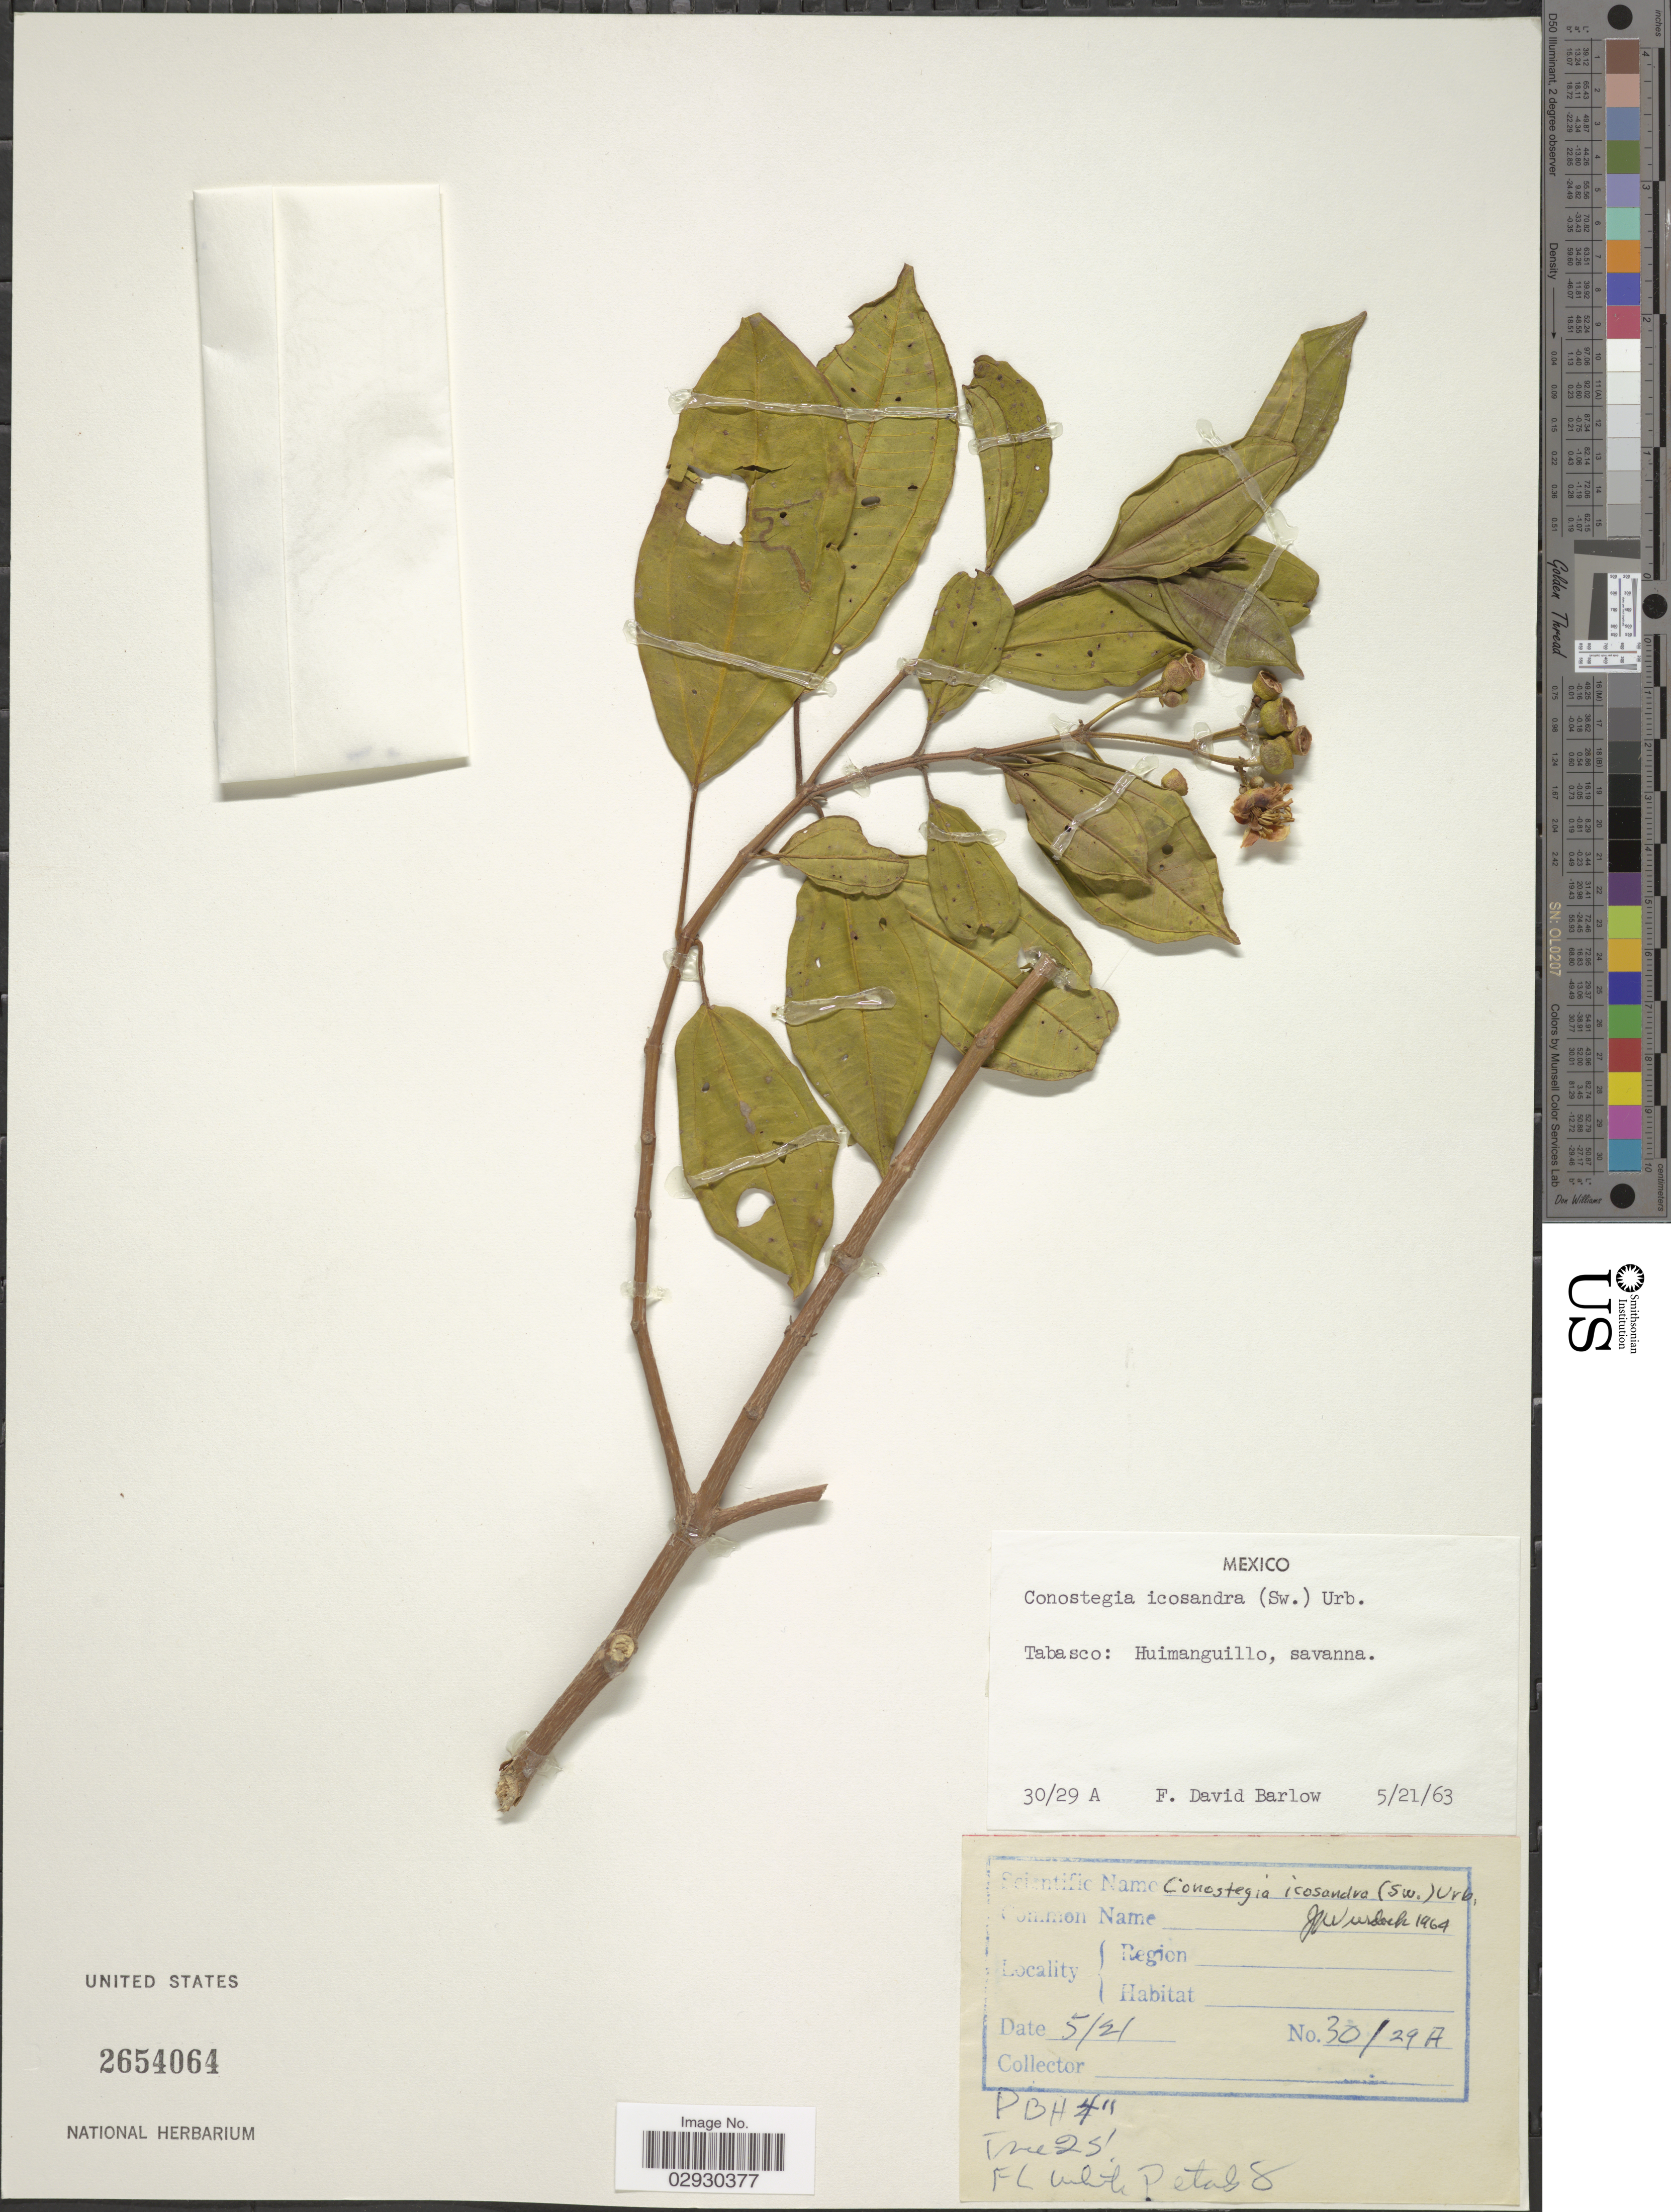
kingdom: Plantae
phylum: Tracheophyta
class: Magnoliopsida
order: Myrtales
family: Melastomataceae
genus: Conostegia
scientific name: Conostegia icosandra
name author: (Sw.) Urb.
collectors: F. D. Barlow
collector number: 30/29A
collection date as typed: Transcribed d/m/y: 21/5/63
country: Mexico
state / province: Tabasco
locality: Tabasco: Huimanguillo, savanna.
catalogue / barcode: US 2654064